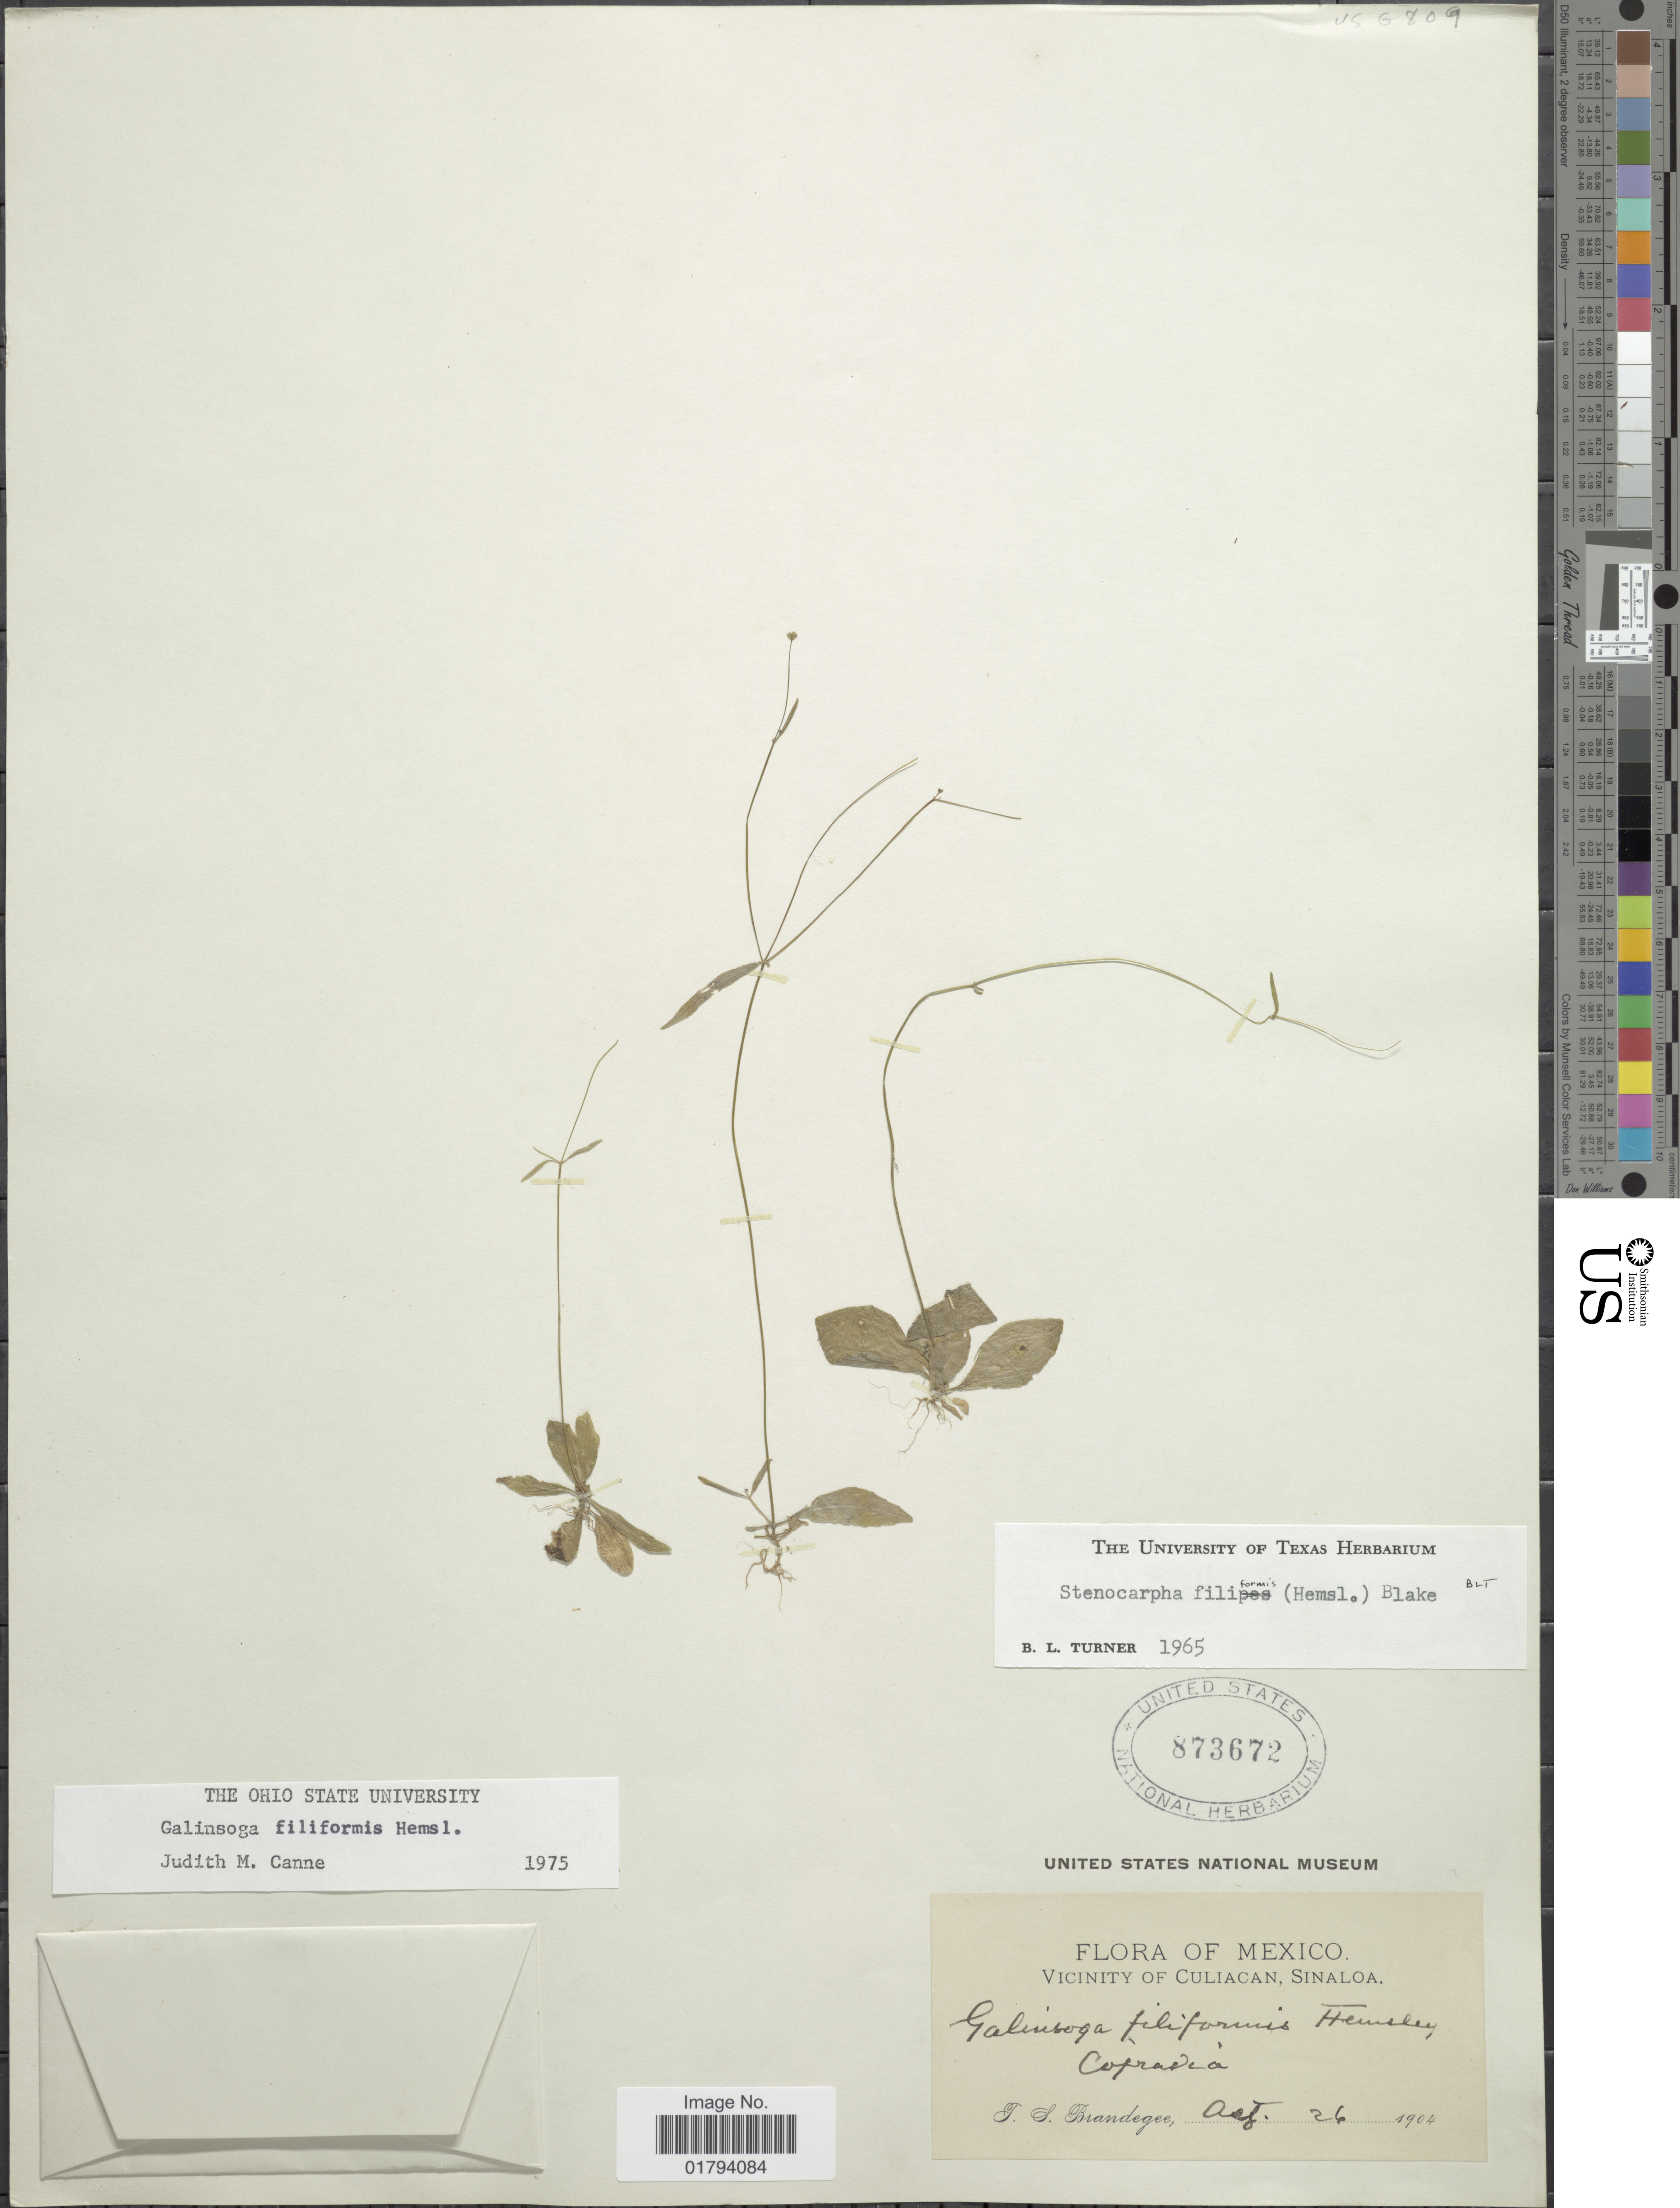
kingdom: Plantae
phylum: Tracheophyta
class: Magnoliopsida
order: Asterales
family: Asteraceae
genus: Galinsoga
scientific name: Galinsoga filiformis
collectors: T. S. Brandegee (herbarium)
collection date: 1904-10-26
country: Mexico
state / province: Sinaloa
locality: Vicinity of Culiacan, Copradia.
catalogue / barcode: US 873672